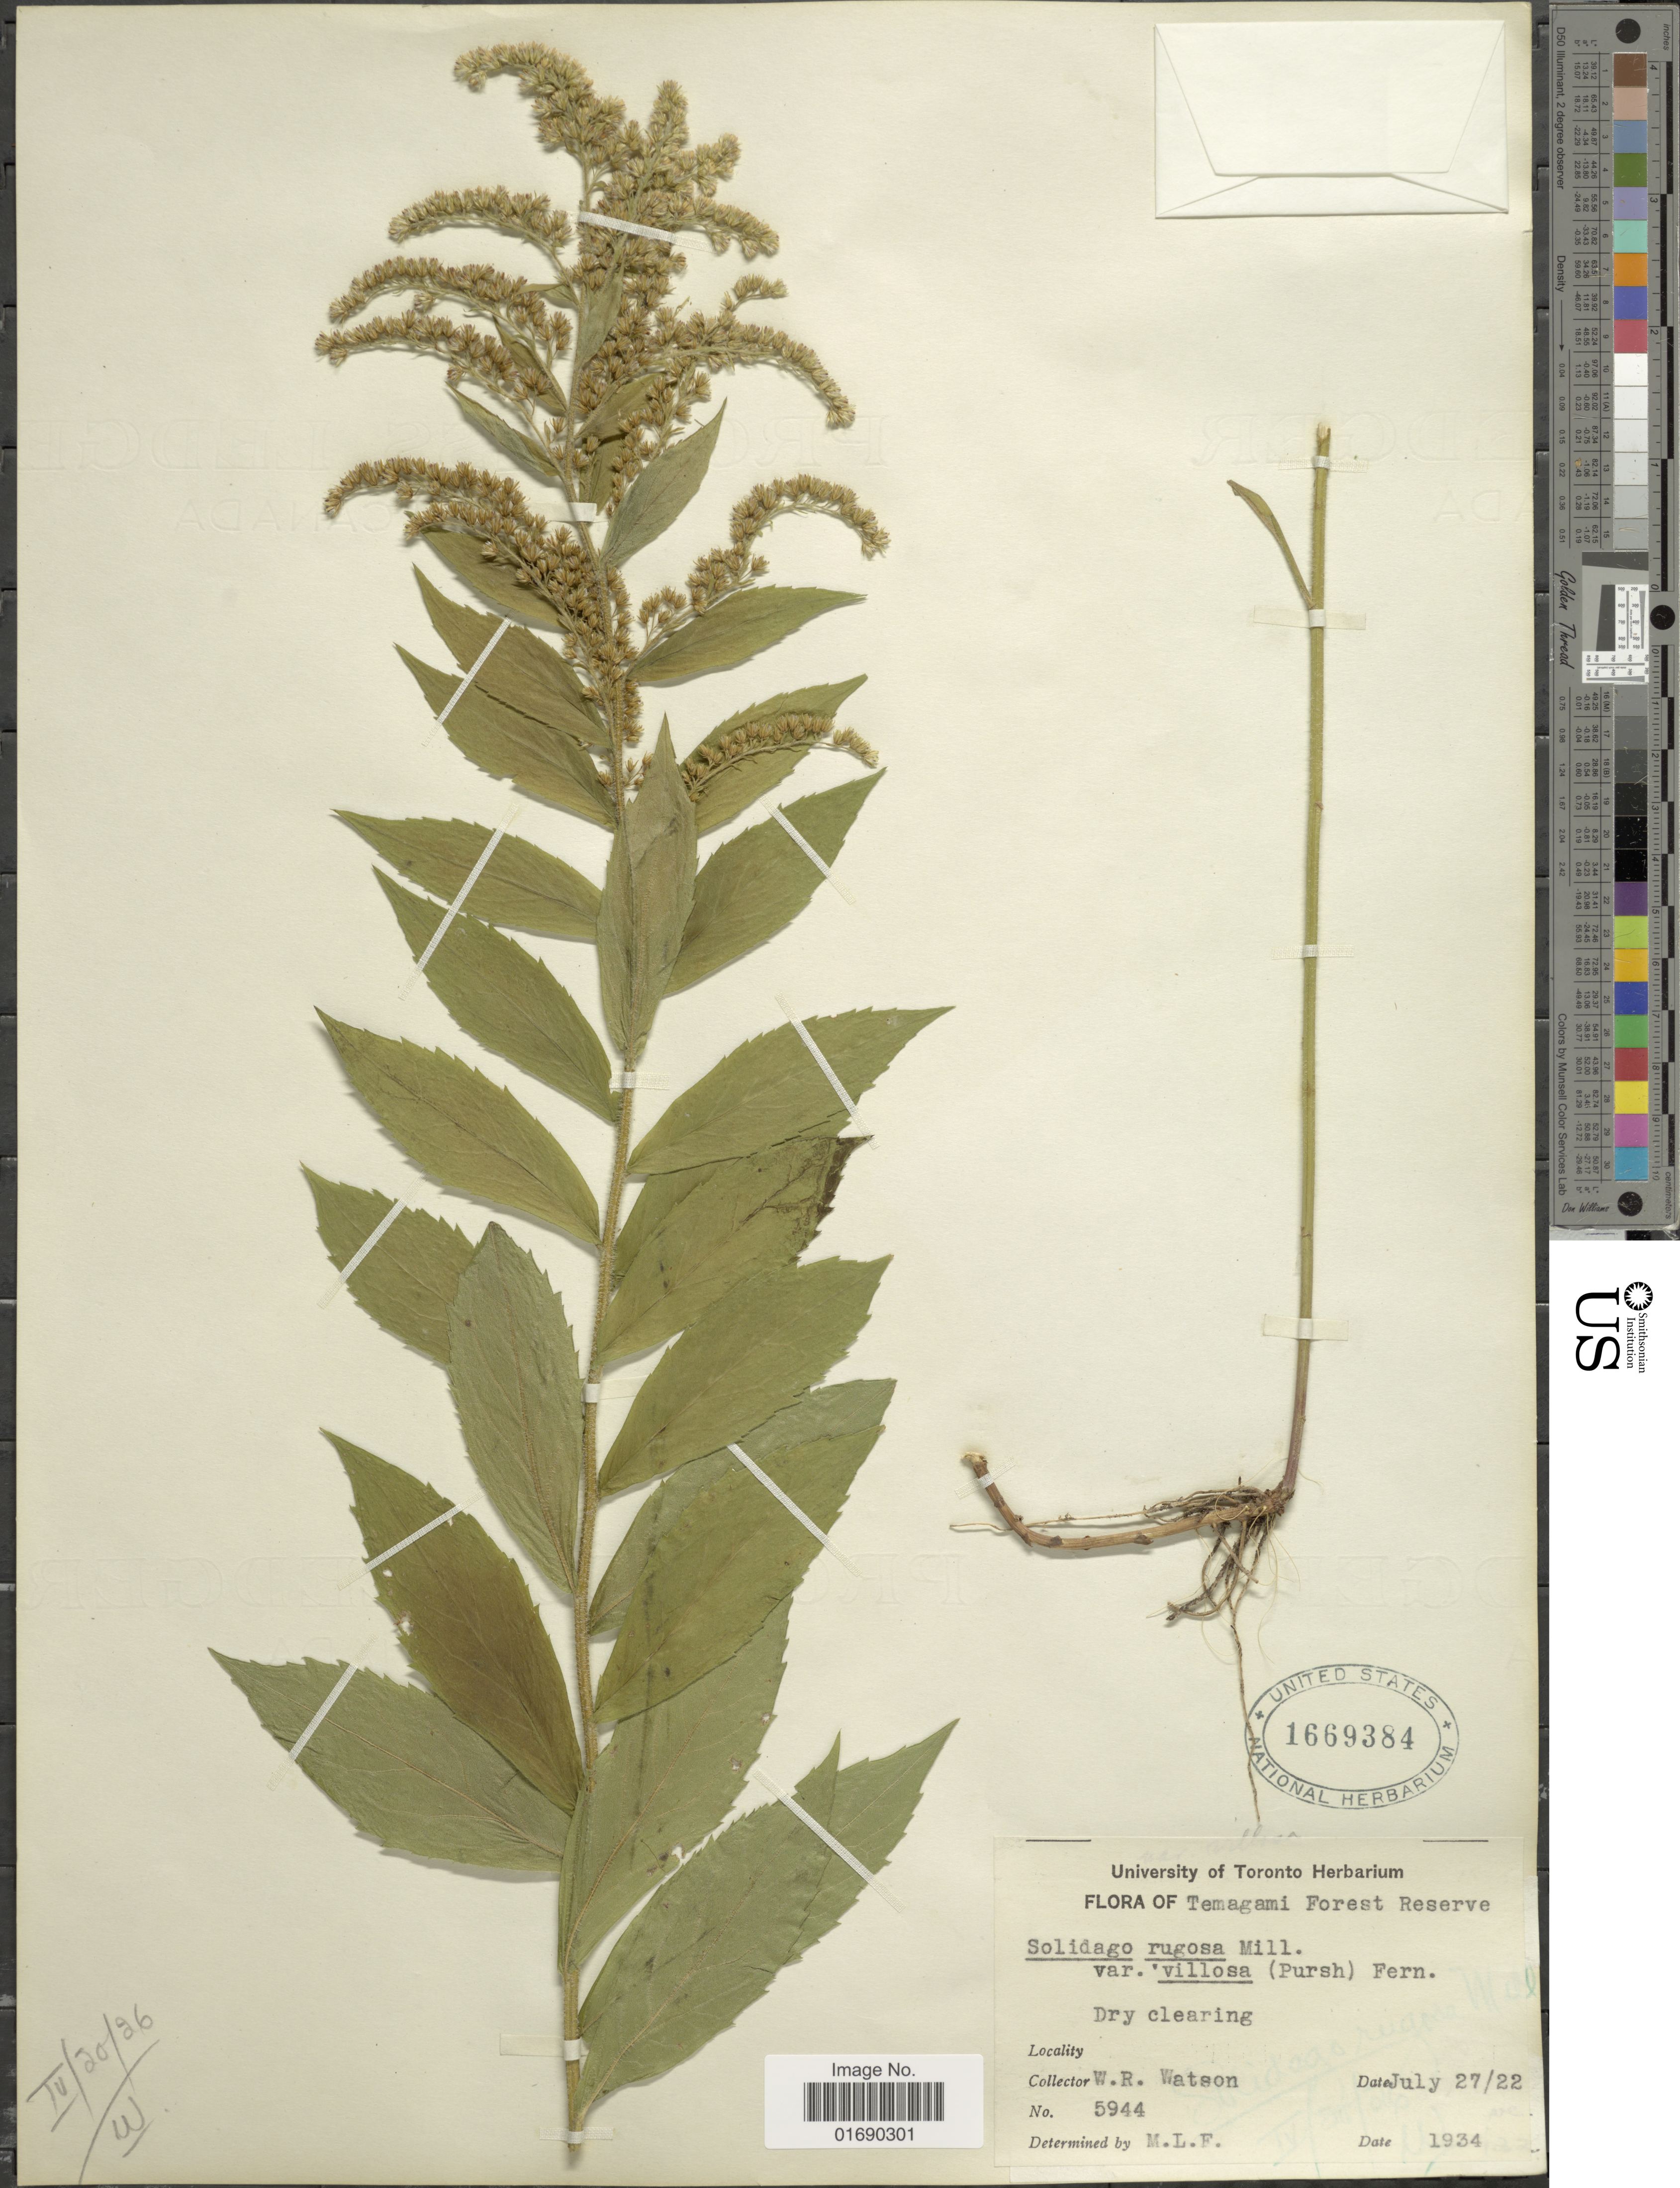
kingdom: Plantae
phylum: Tracheophyta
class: Magnoliopsida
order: Asterales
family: Asteraceae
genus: Solidago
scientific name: Solidago rugosa var. villosa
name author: Mill.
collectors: W. R. Watson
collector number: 5944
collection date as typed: Transcribed d/m/y: 27/7/22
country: Canada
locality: Temagami Forest Reserve, Dry clearing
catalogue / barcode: US 1669384